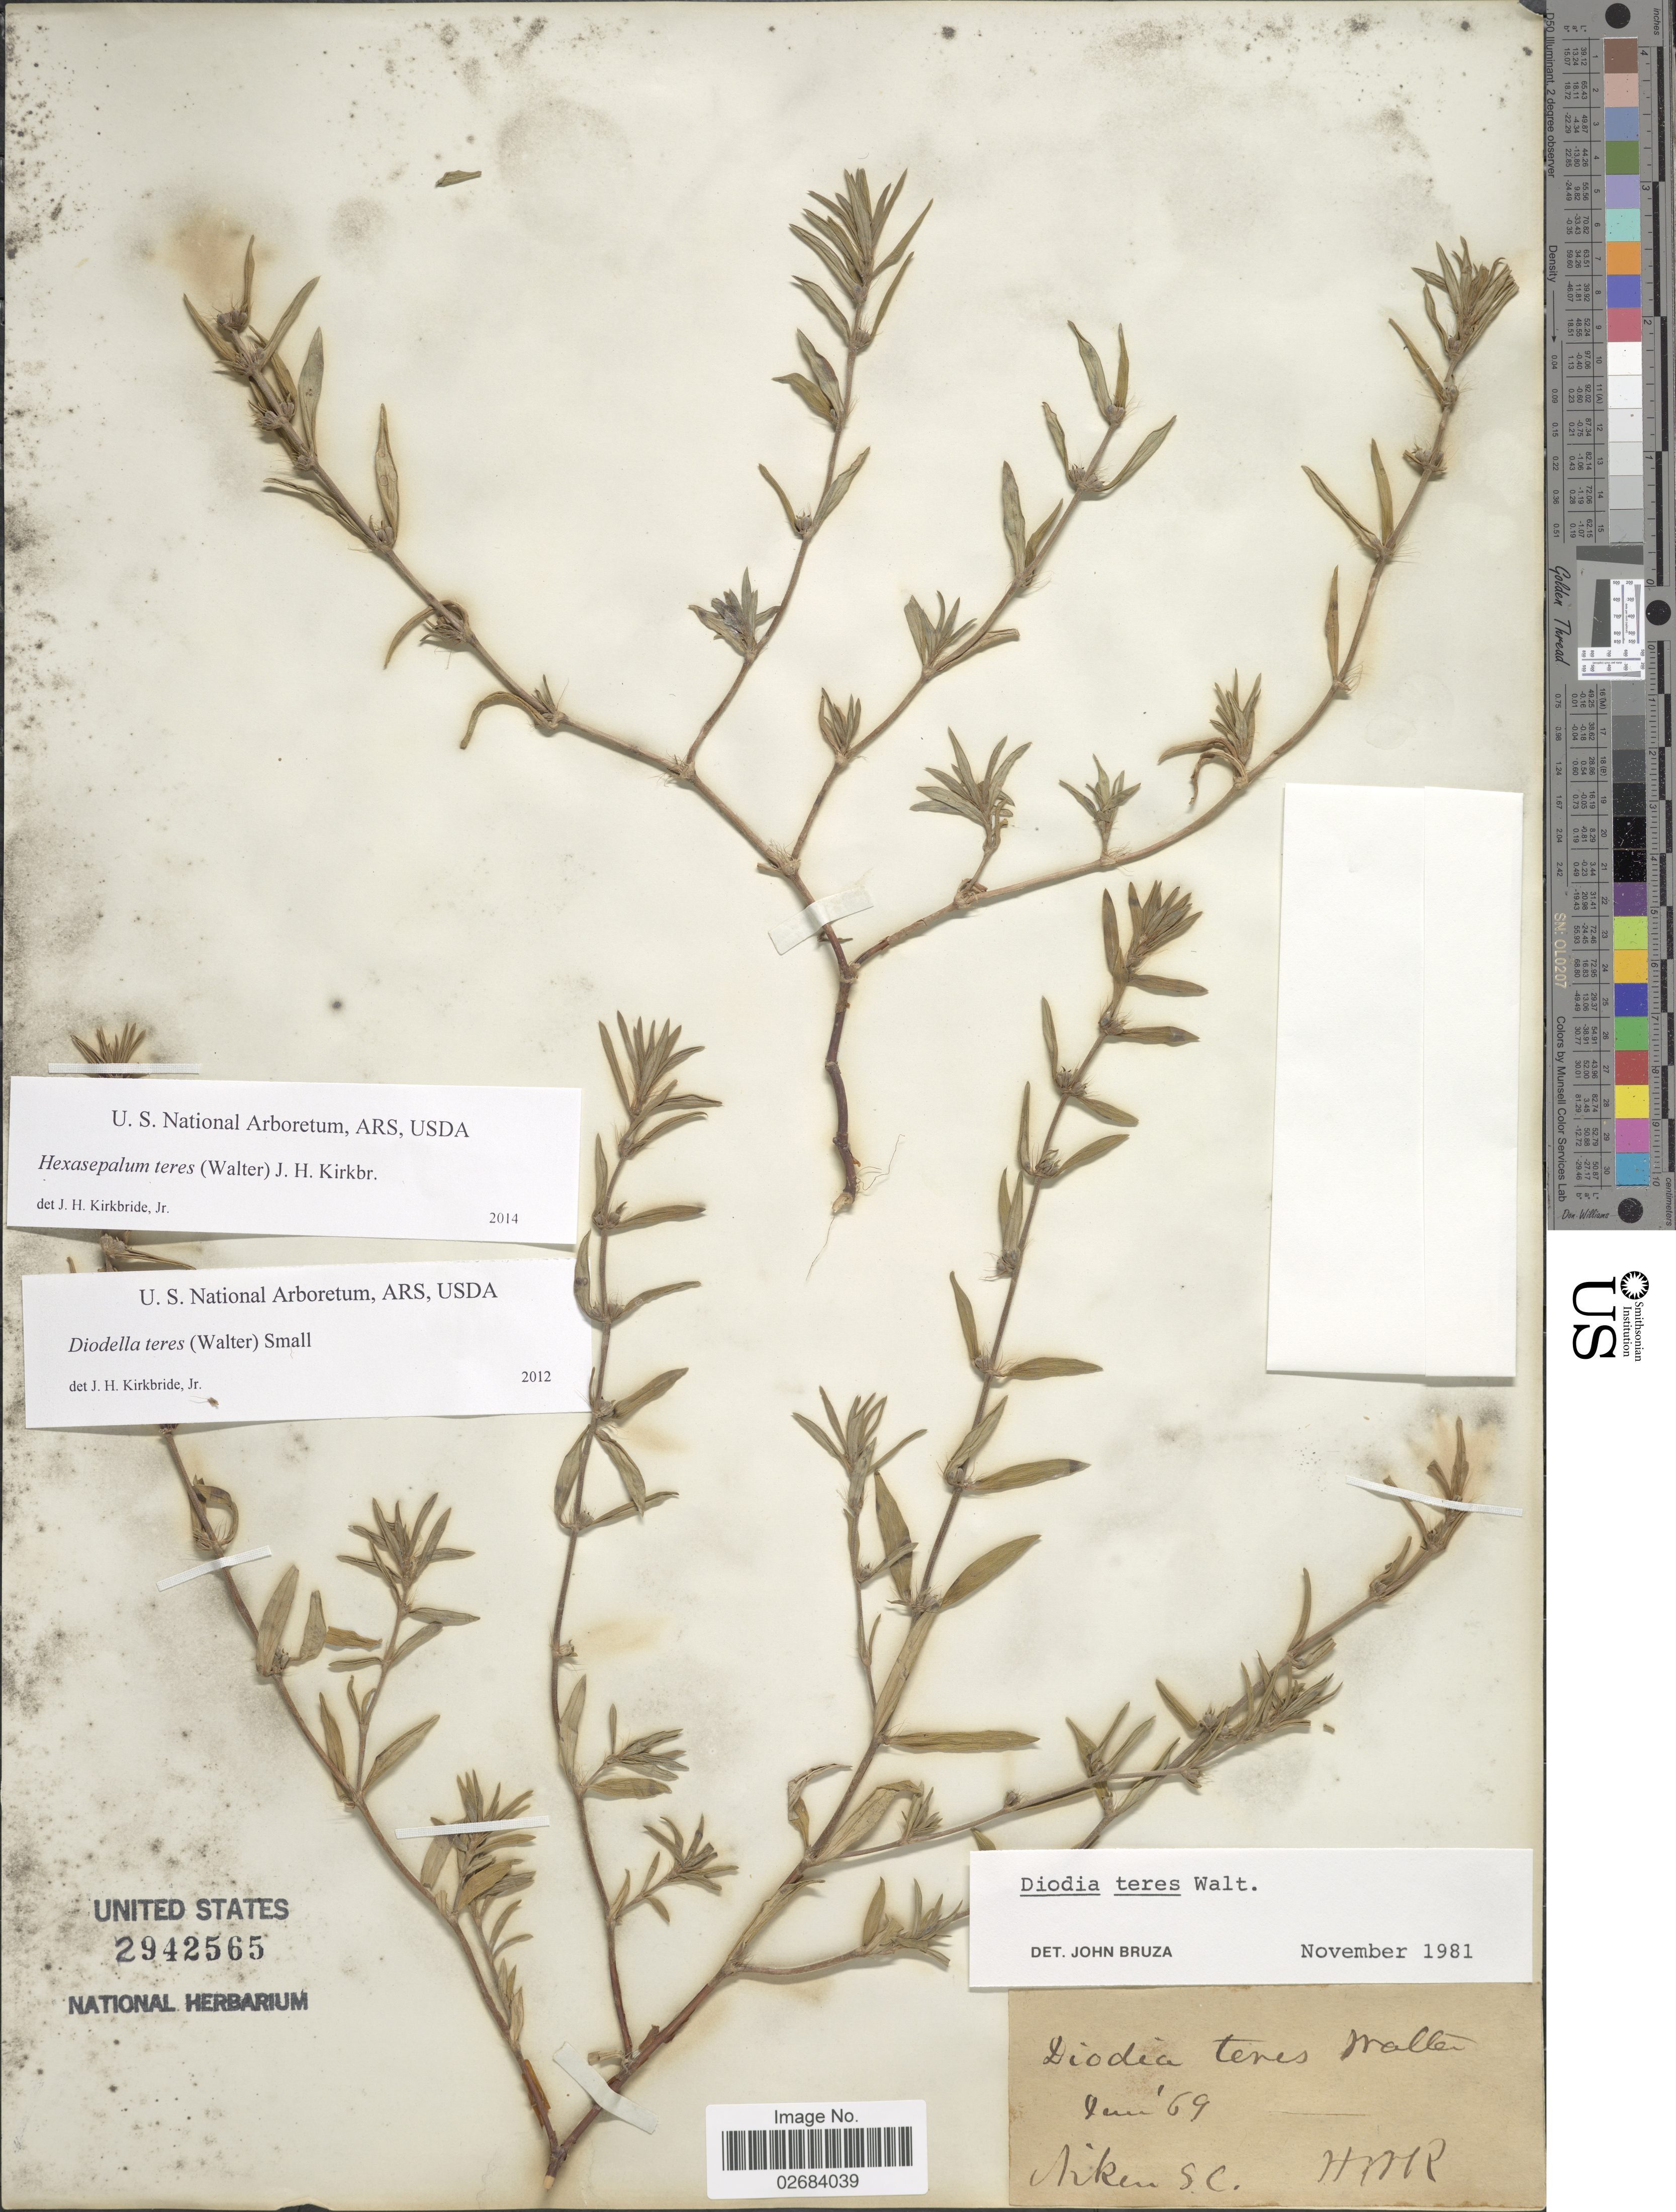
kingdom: Plantae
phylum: Tracheophyta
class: Magnoliopsida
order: Gentianales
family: Rubiaceae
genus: Diodia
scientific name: Diodia teres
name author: Walter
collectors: H. Ravenel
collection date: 1869-06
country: United States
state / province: South Carolina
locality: Aiken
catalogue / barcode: US 2942565